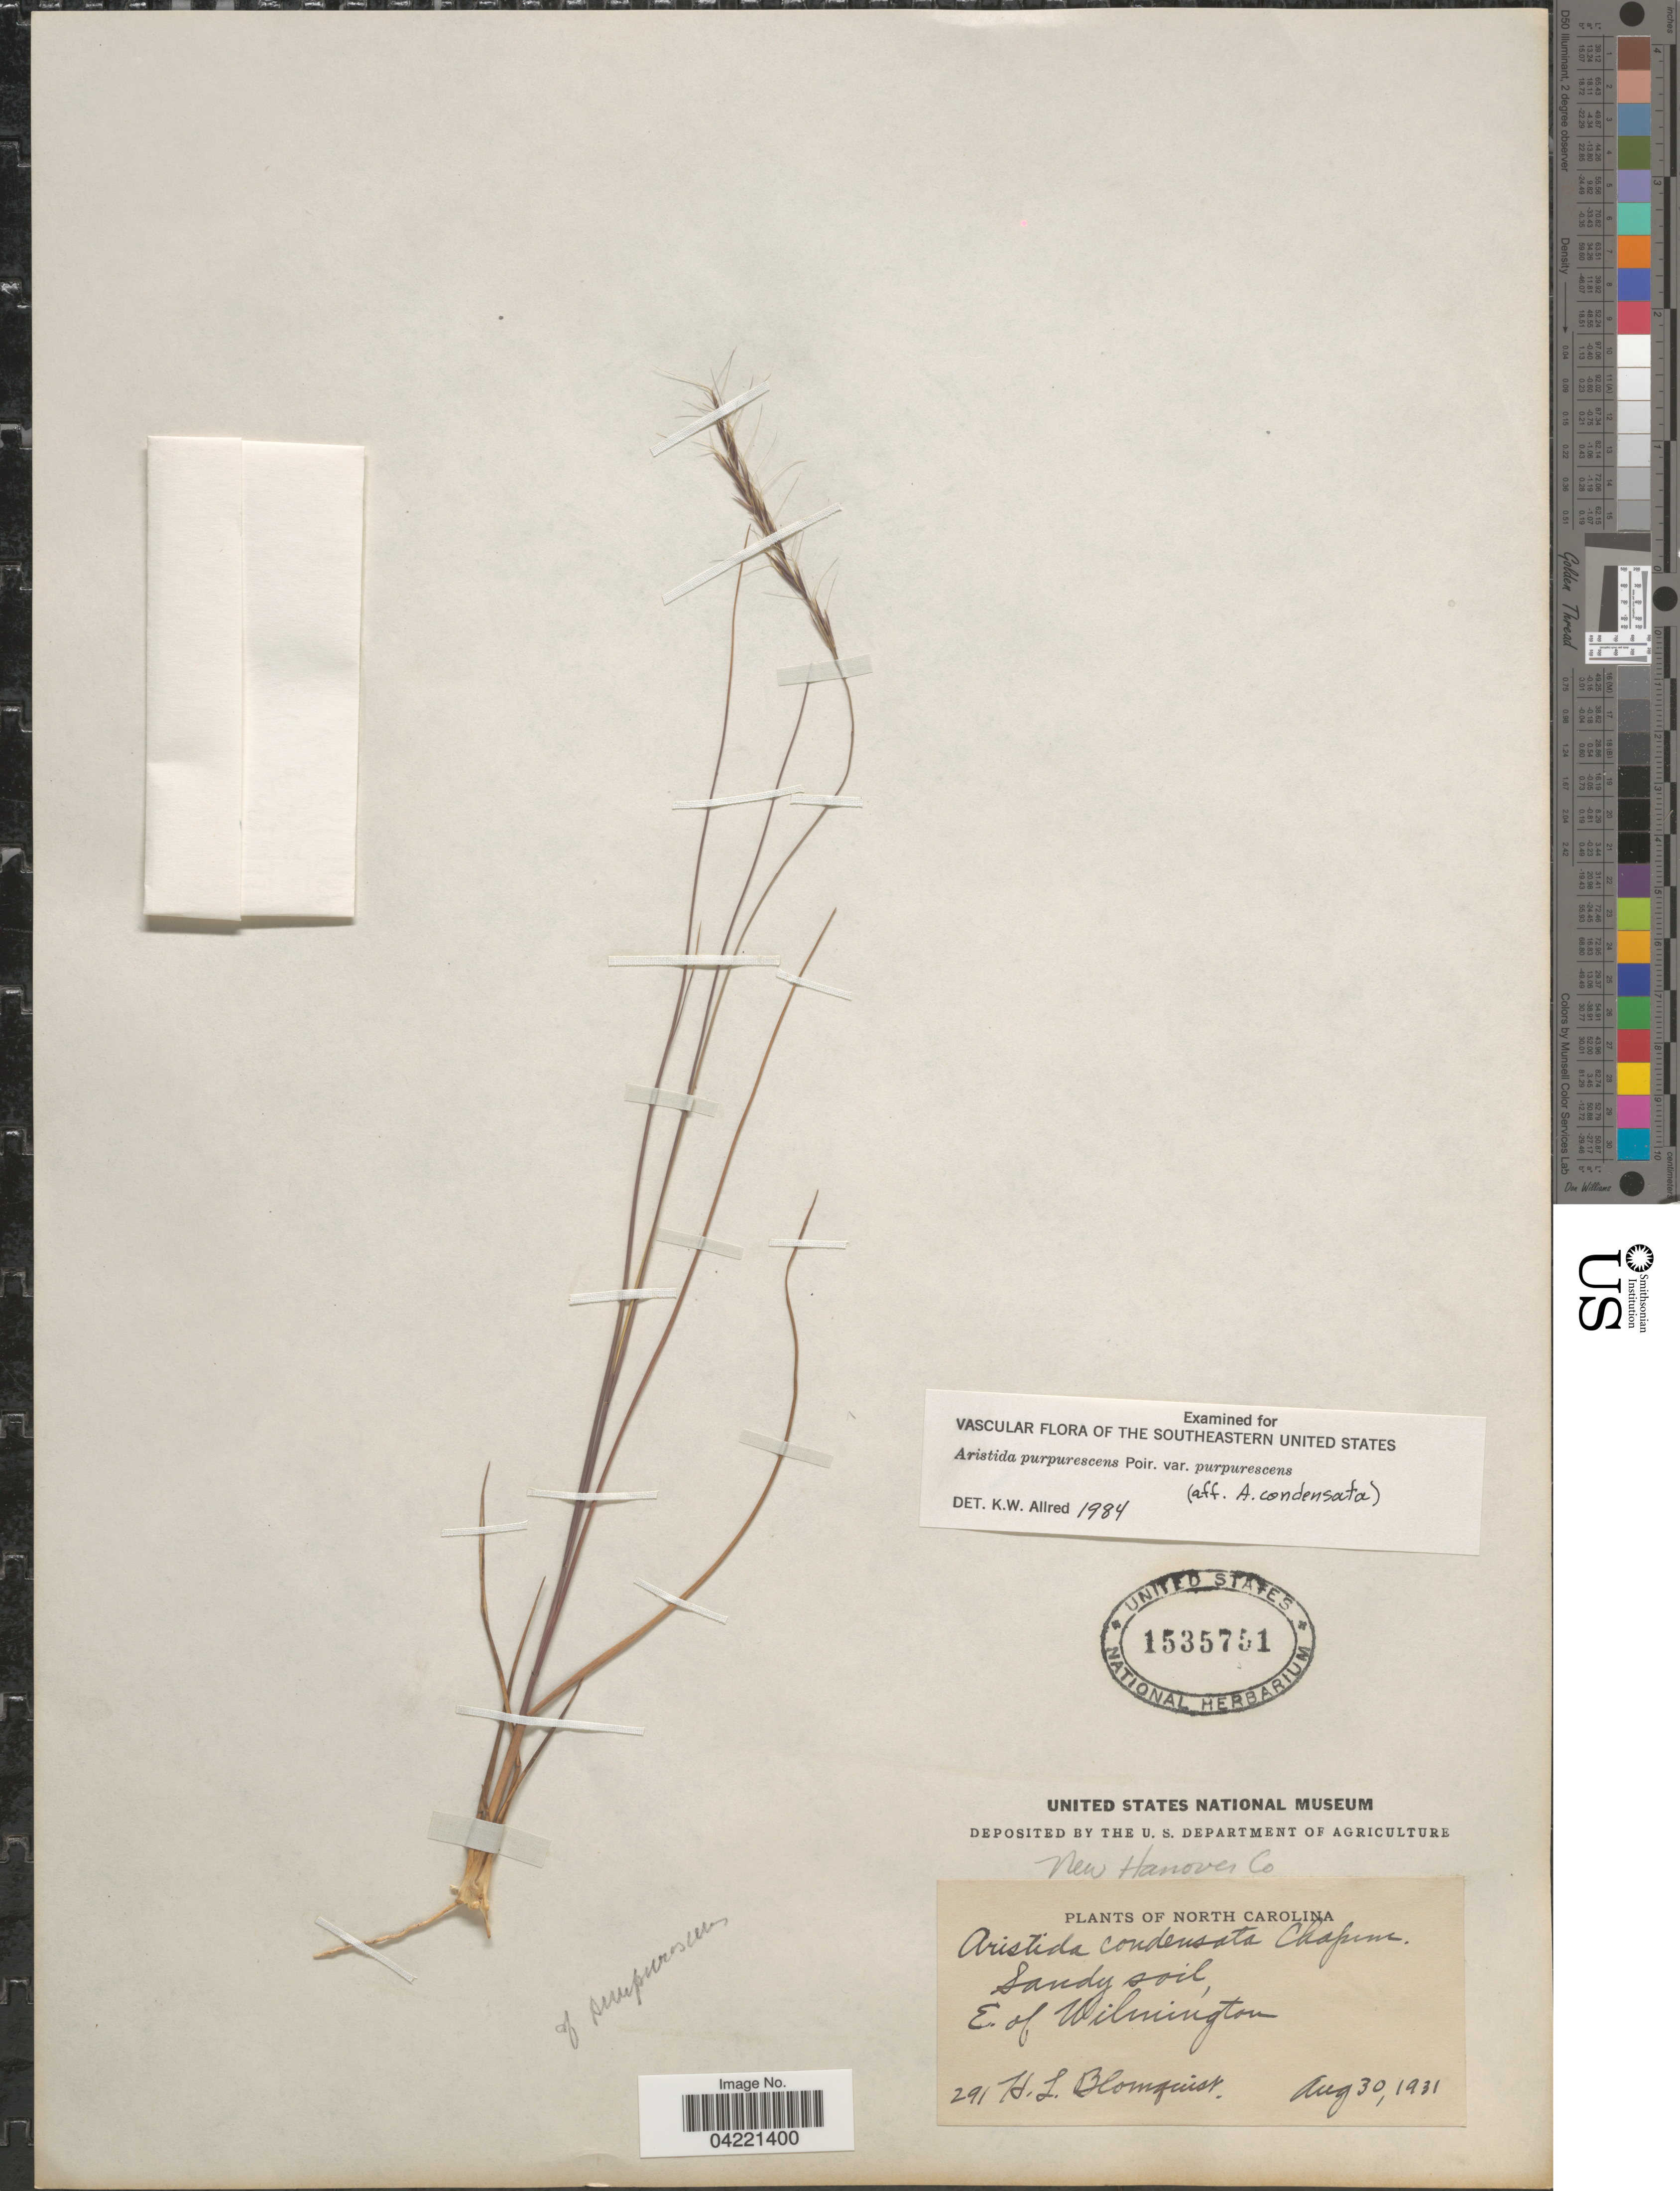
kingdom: Plantae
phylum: Tracheophyta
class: Liliopsida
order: Poales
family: Poaceae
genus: Aristida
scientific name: Aristida purpurascens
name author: Poir.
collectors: H. Blomquist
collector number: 291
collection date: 1931-08-30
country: United States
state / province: North Carolina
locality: New Hanover Co. Sandy soil, E. of Wilmington.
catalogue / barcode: US 1535751